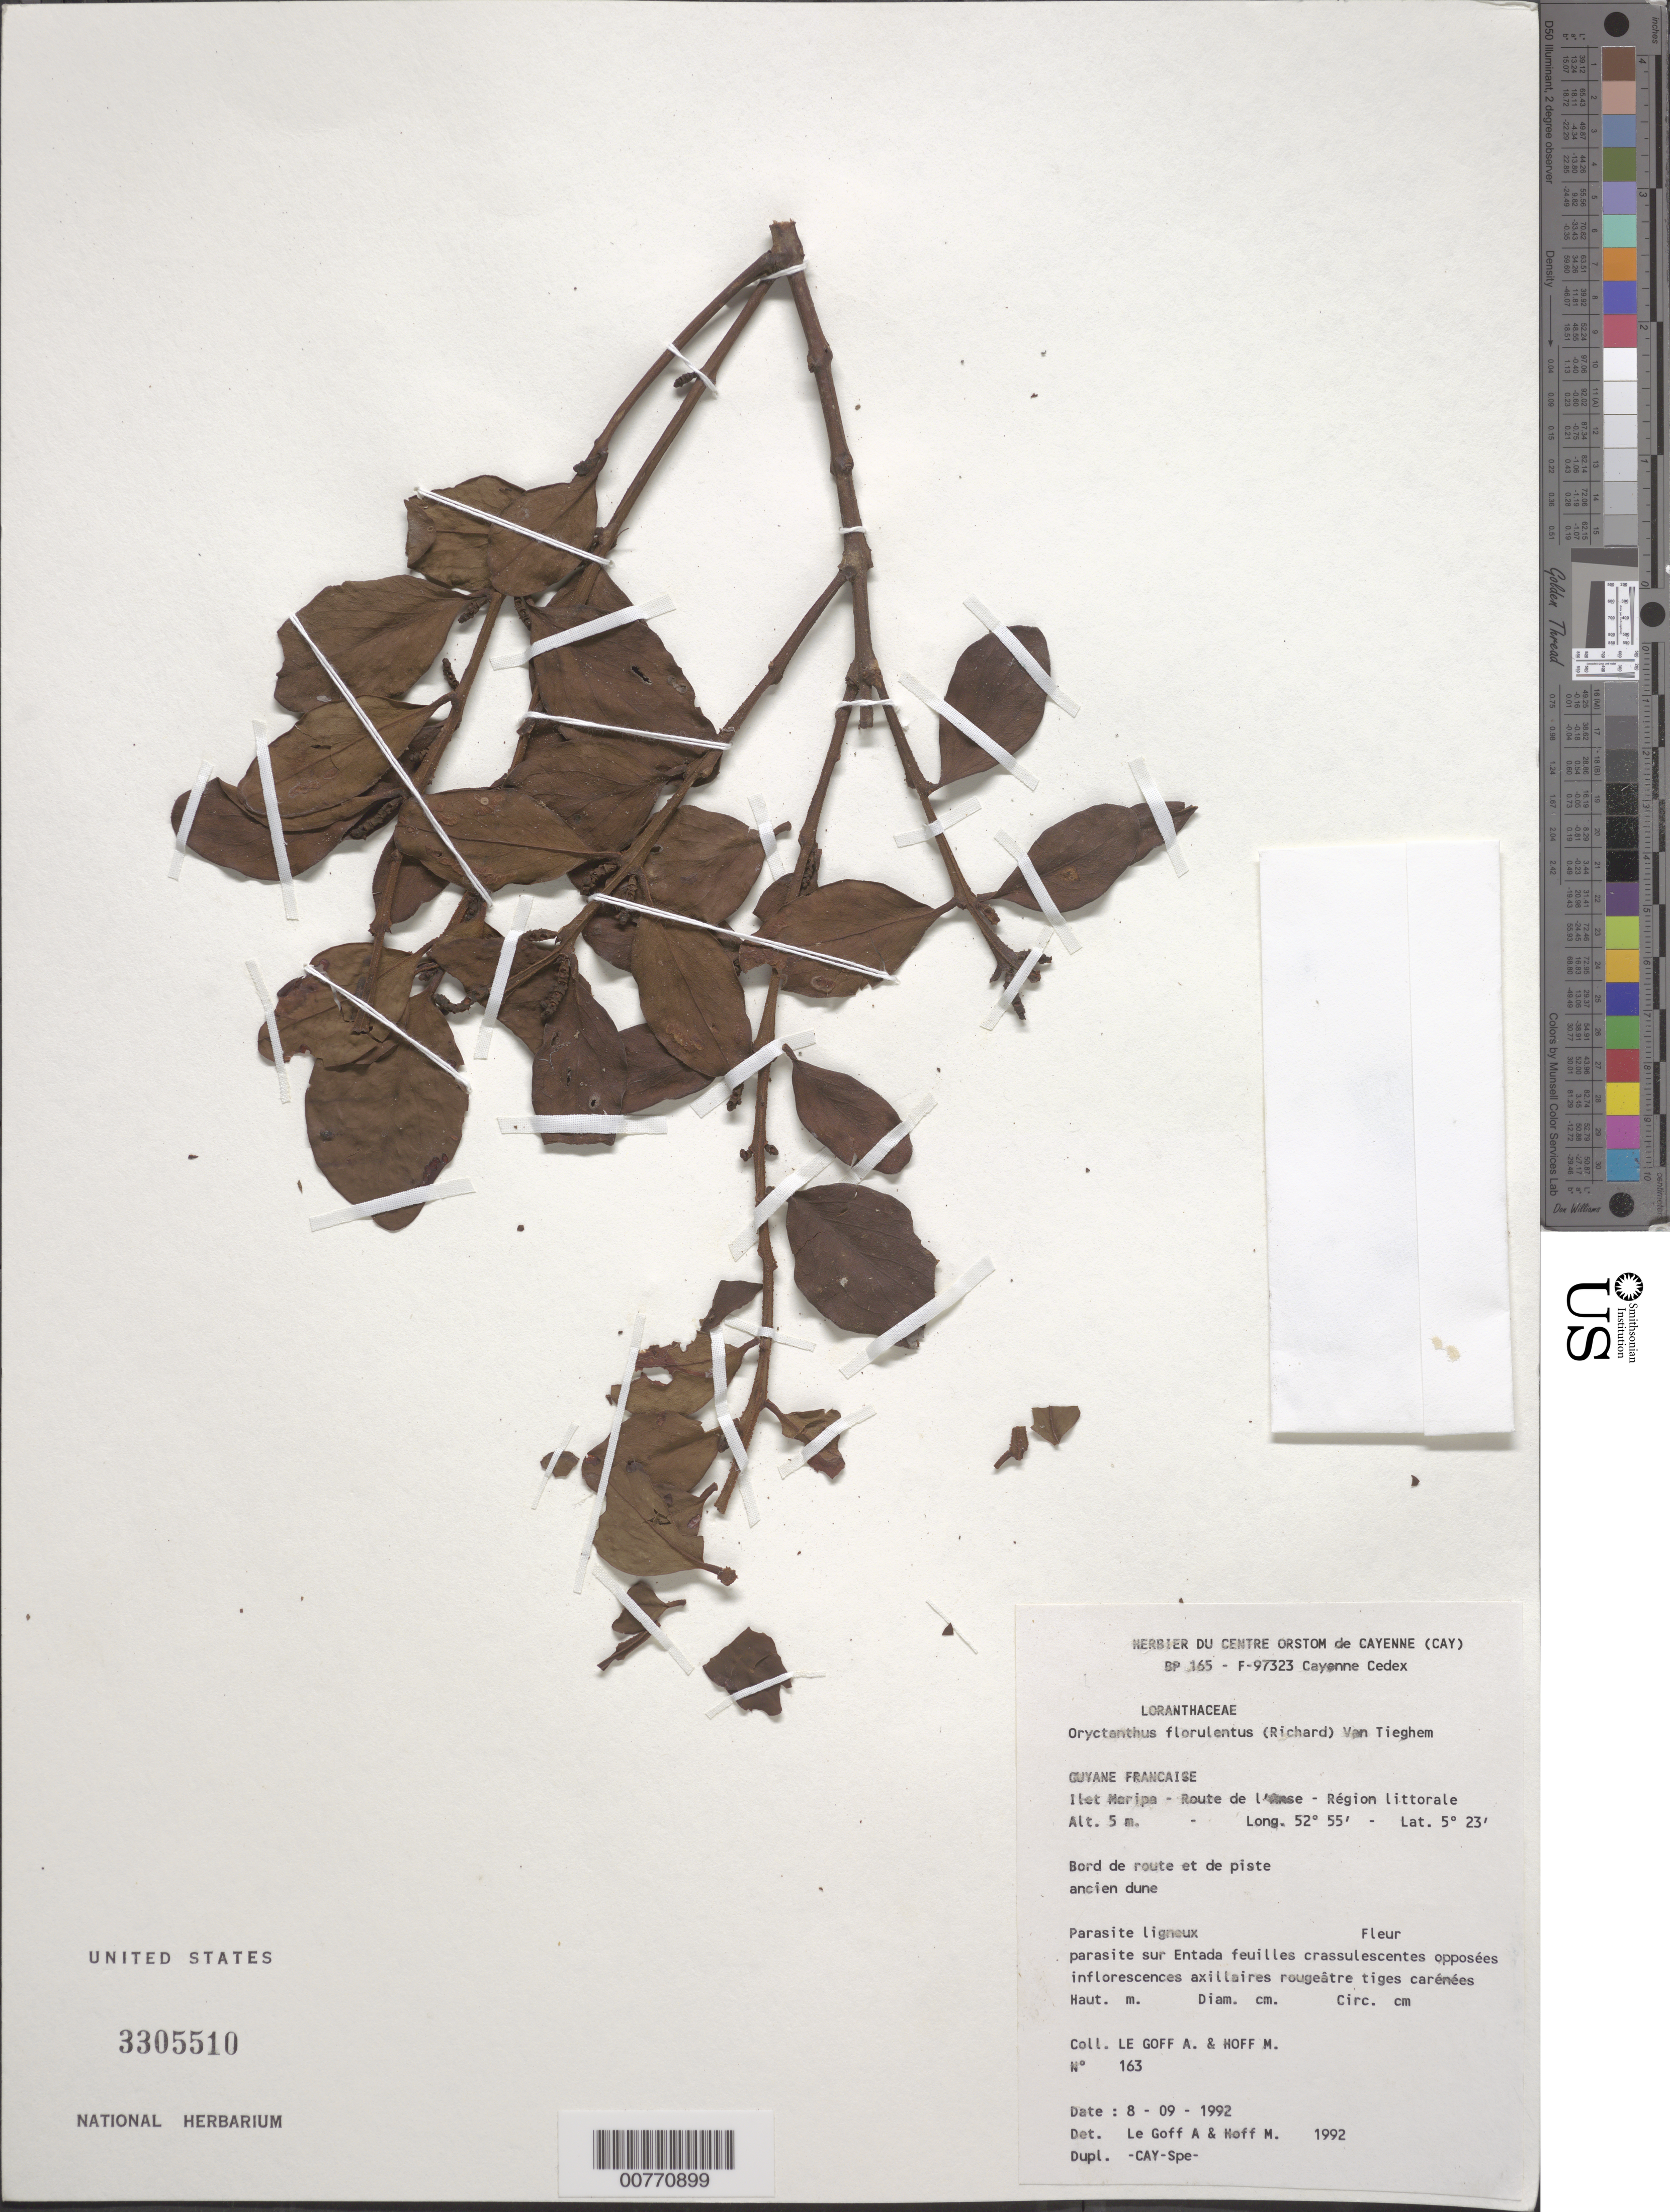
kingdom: Plantae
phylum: Tracheophyta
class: Magnoliopsida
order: Santalales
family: Loranthaceae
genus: Oryctanthus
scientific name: Oryctanthus florulentus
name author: (Rich.) Tiegh.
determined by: Le Goff, A.; Hoff, M.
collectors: A. Le Goff & M. Hoff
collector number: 163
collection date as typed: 8-Sep-92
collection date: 1992-09-08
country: French Guiana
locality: Plage de L'Anse, Cayenne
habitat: Roadside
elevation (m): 1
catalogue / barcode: US 3305510